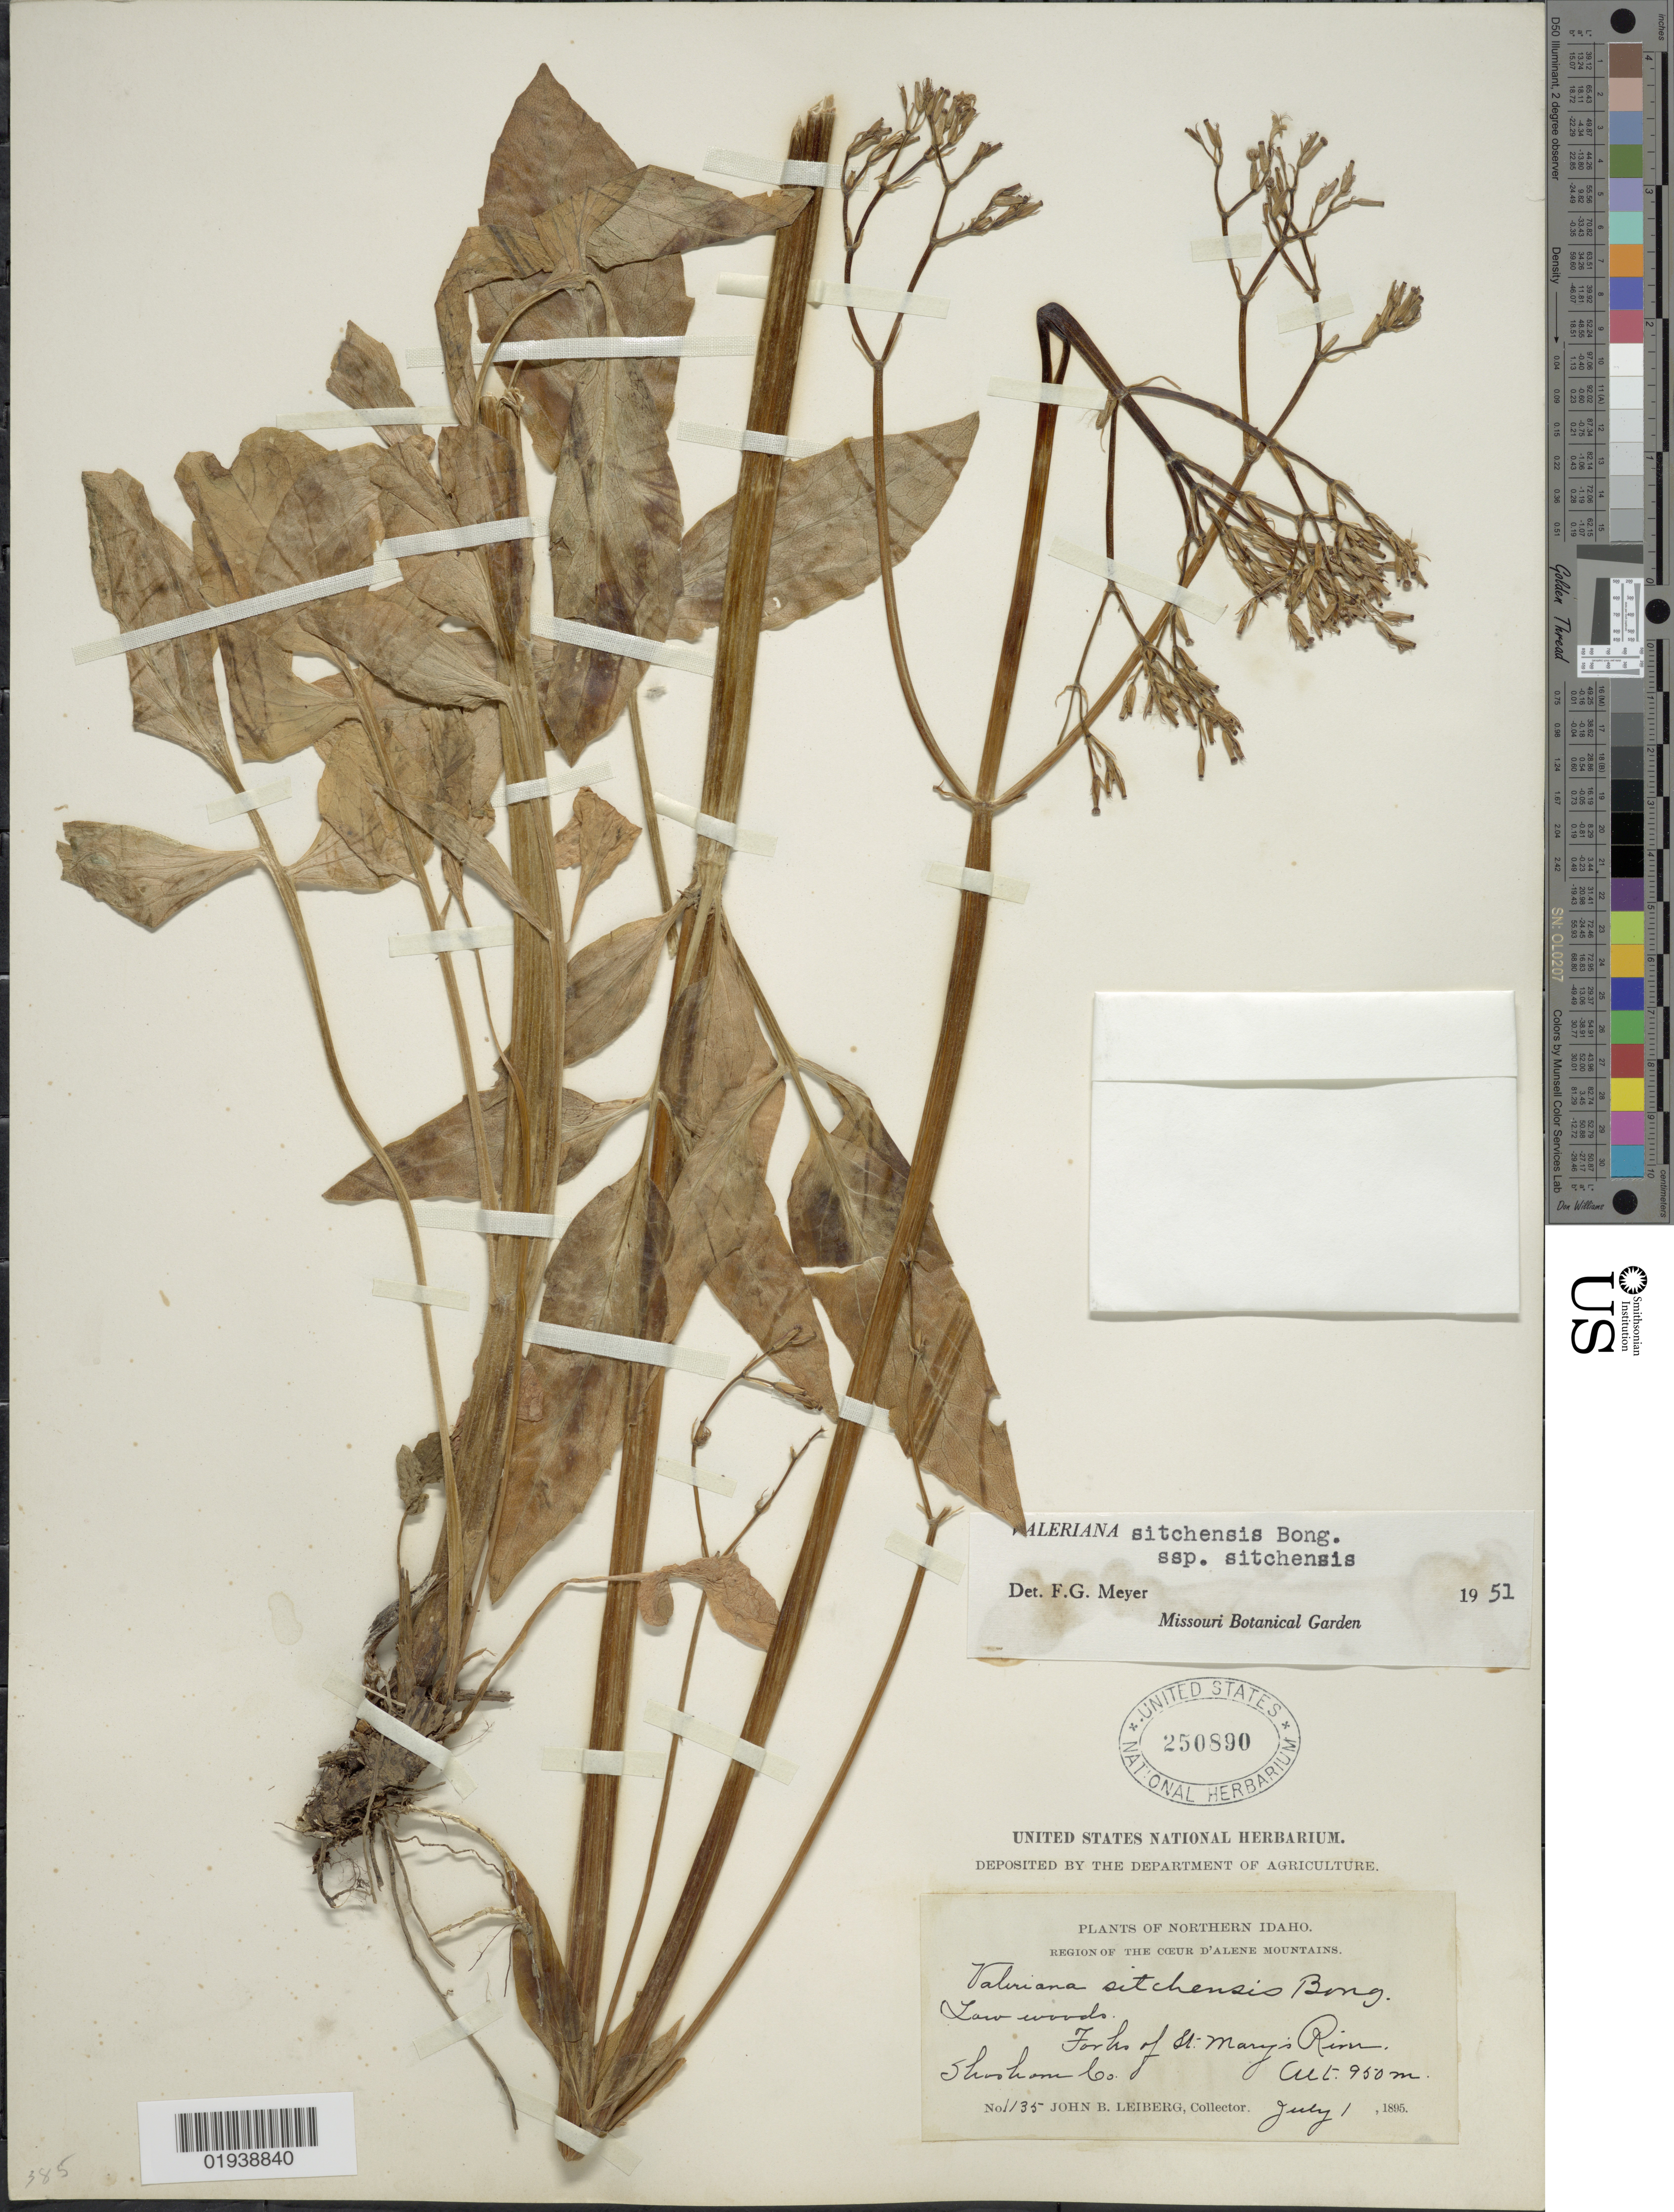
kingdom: Plantae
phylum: Tracheophyta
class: Magnoliopsida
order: Dipsacales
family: Caprifoliaceae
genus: Valeriana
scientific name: Valeriana sitchensis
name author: Bong.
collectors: J. B. Leiberg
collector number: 1135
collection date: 1895-07-01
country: United States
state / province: Idaho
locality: Northern Idaho, Forks of St. Mary's River, Shoshone Co.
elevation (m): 950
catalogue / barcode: US 250890